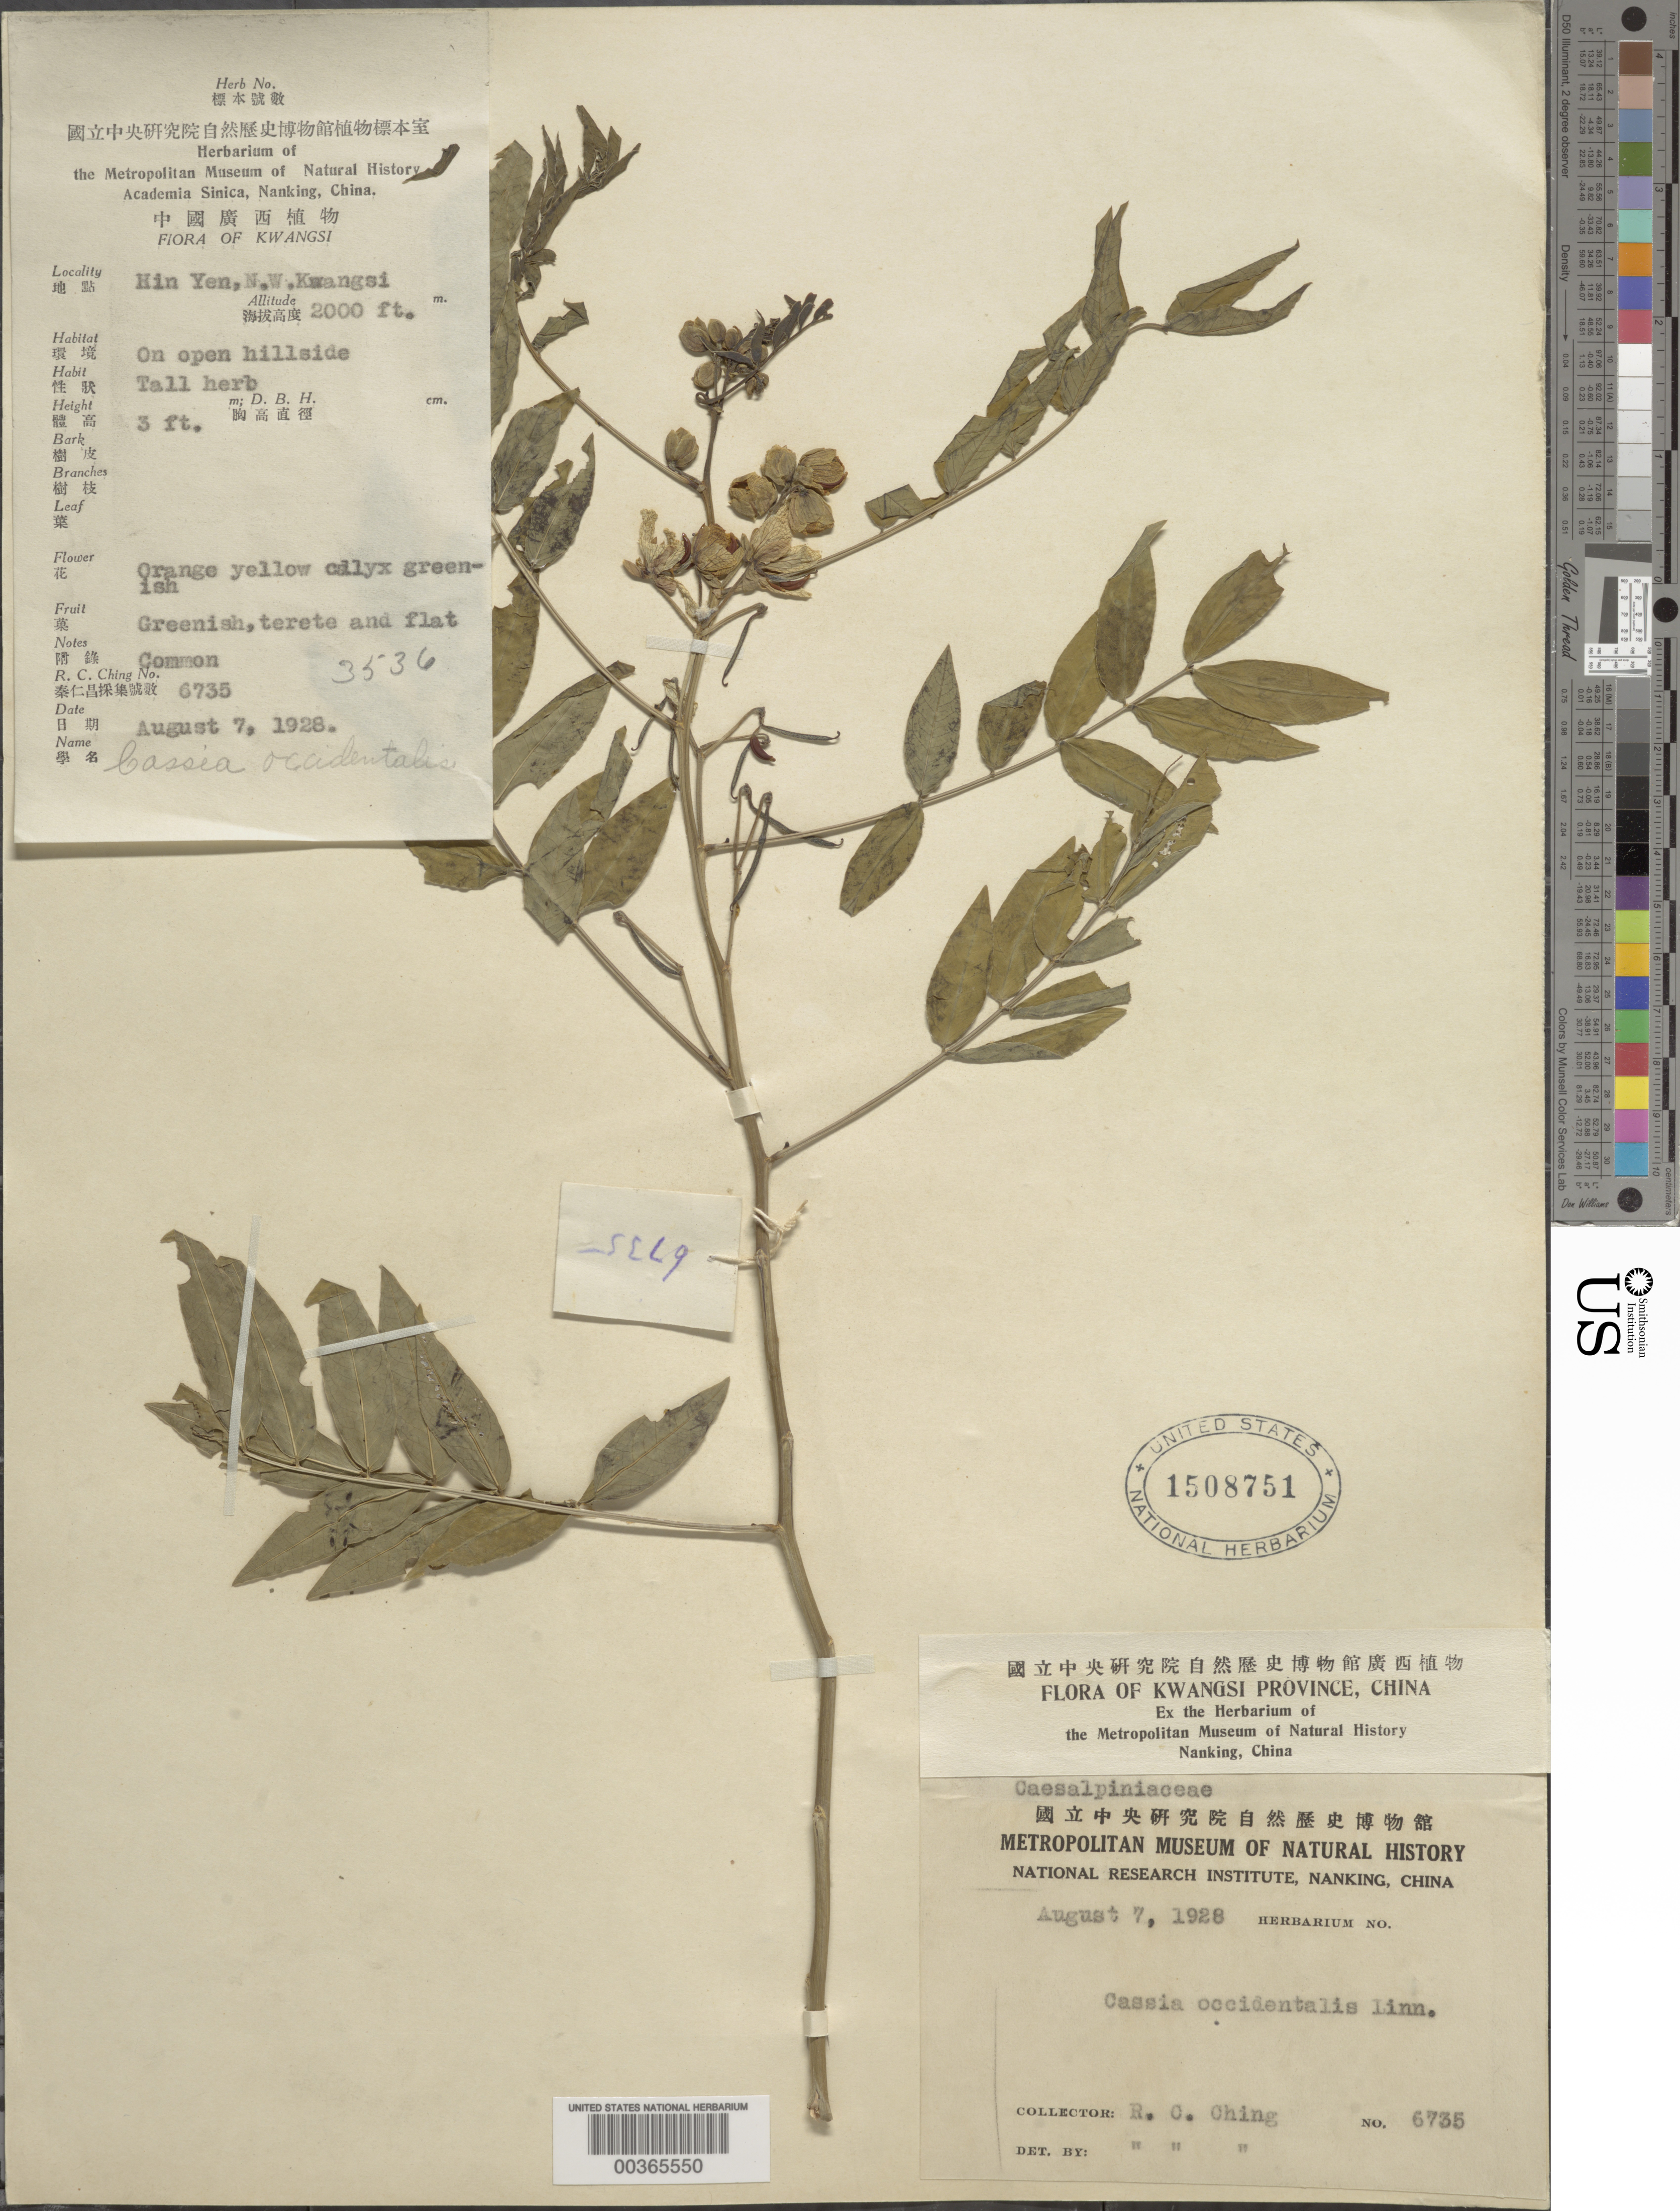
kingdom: Plantae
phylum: Tracheophyta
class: Magnoliopsida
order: Fabales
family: Fabaceae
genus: Senna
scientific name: Senna occidentalis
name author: (L.) Link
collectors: R. C. Ching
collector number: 6735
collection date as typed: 07 Aug 1928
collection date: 1928-08-07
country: China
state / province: Guangxi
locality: Hin yen, nw kwangsi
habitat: On open hillside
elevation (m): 610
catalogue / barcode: US 1508851